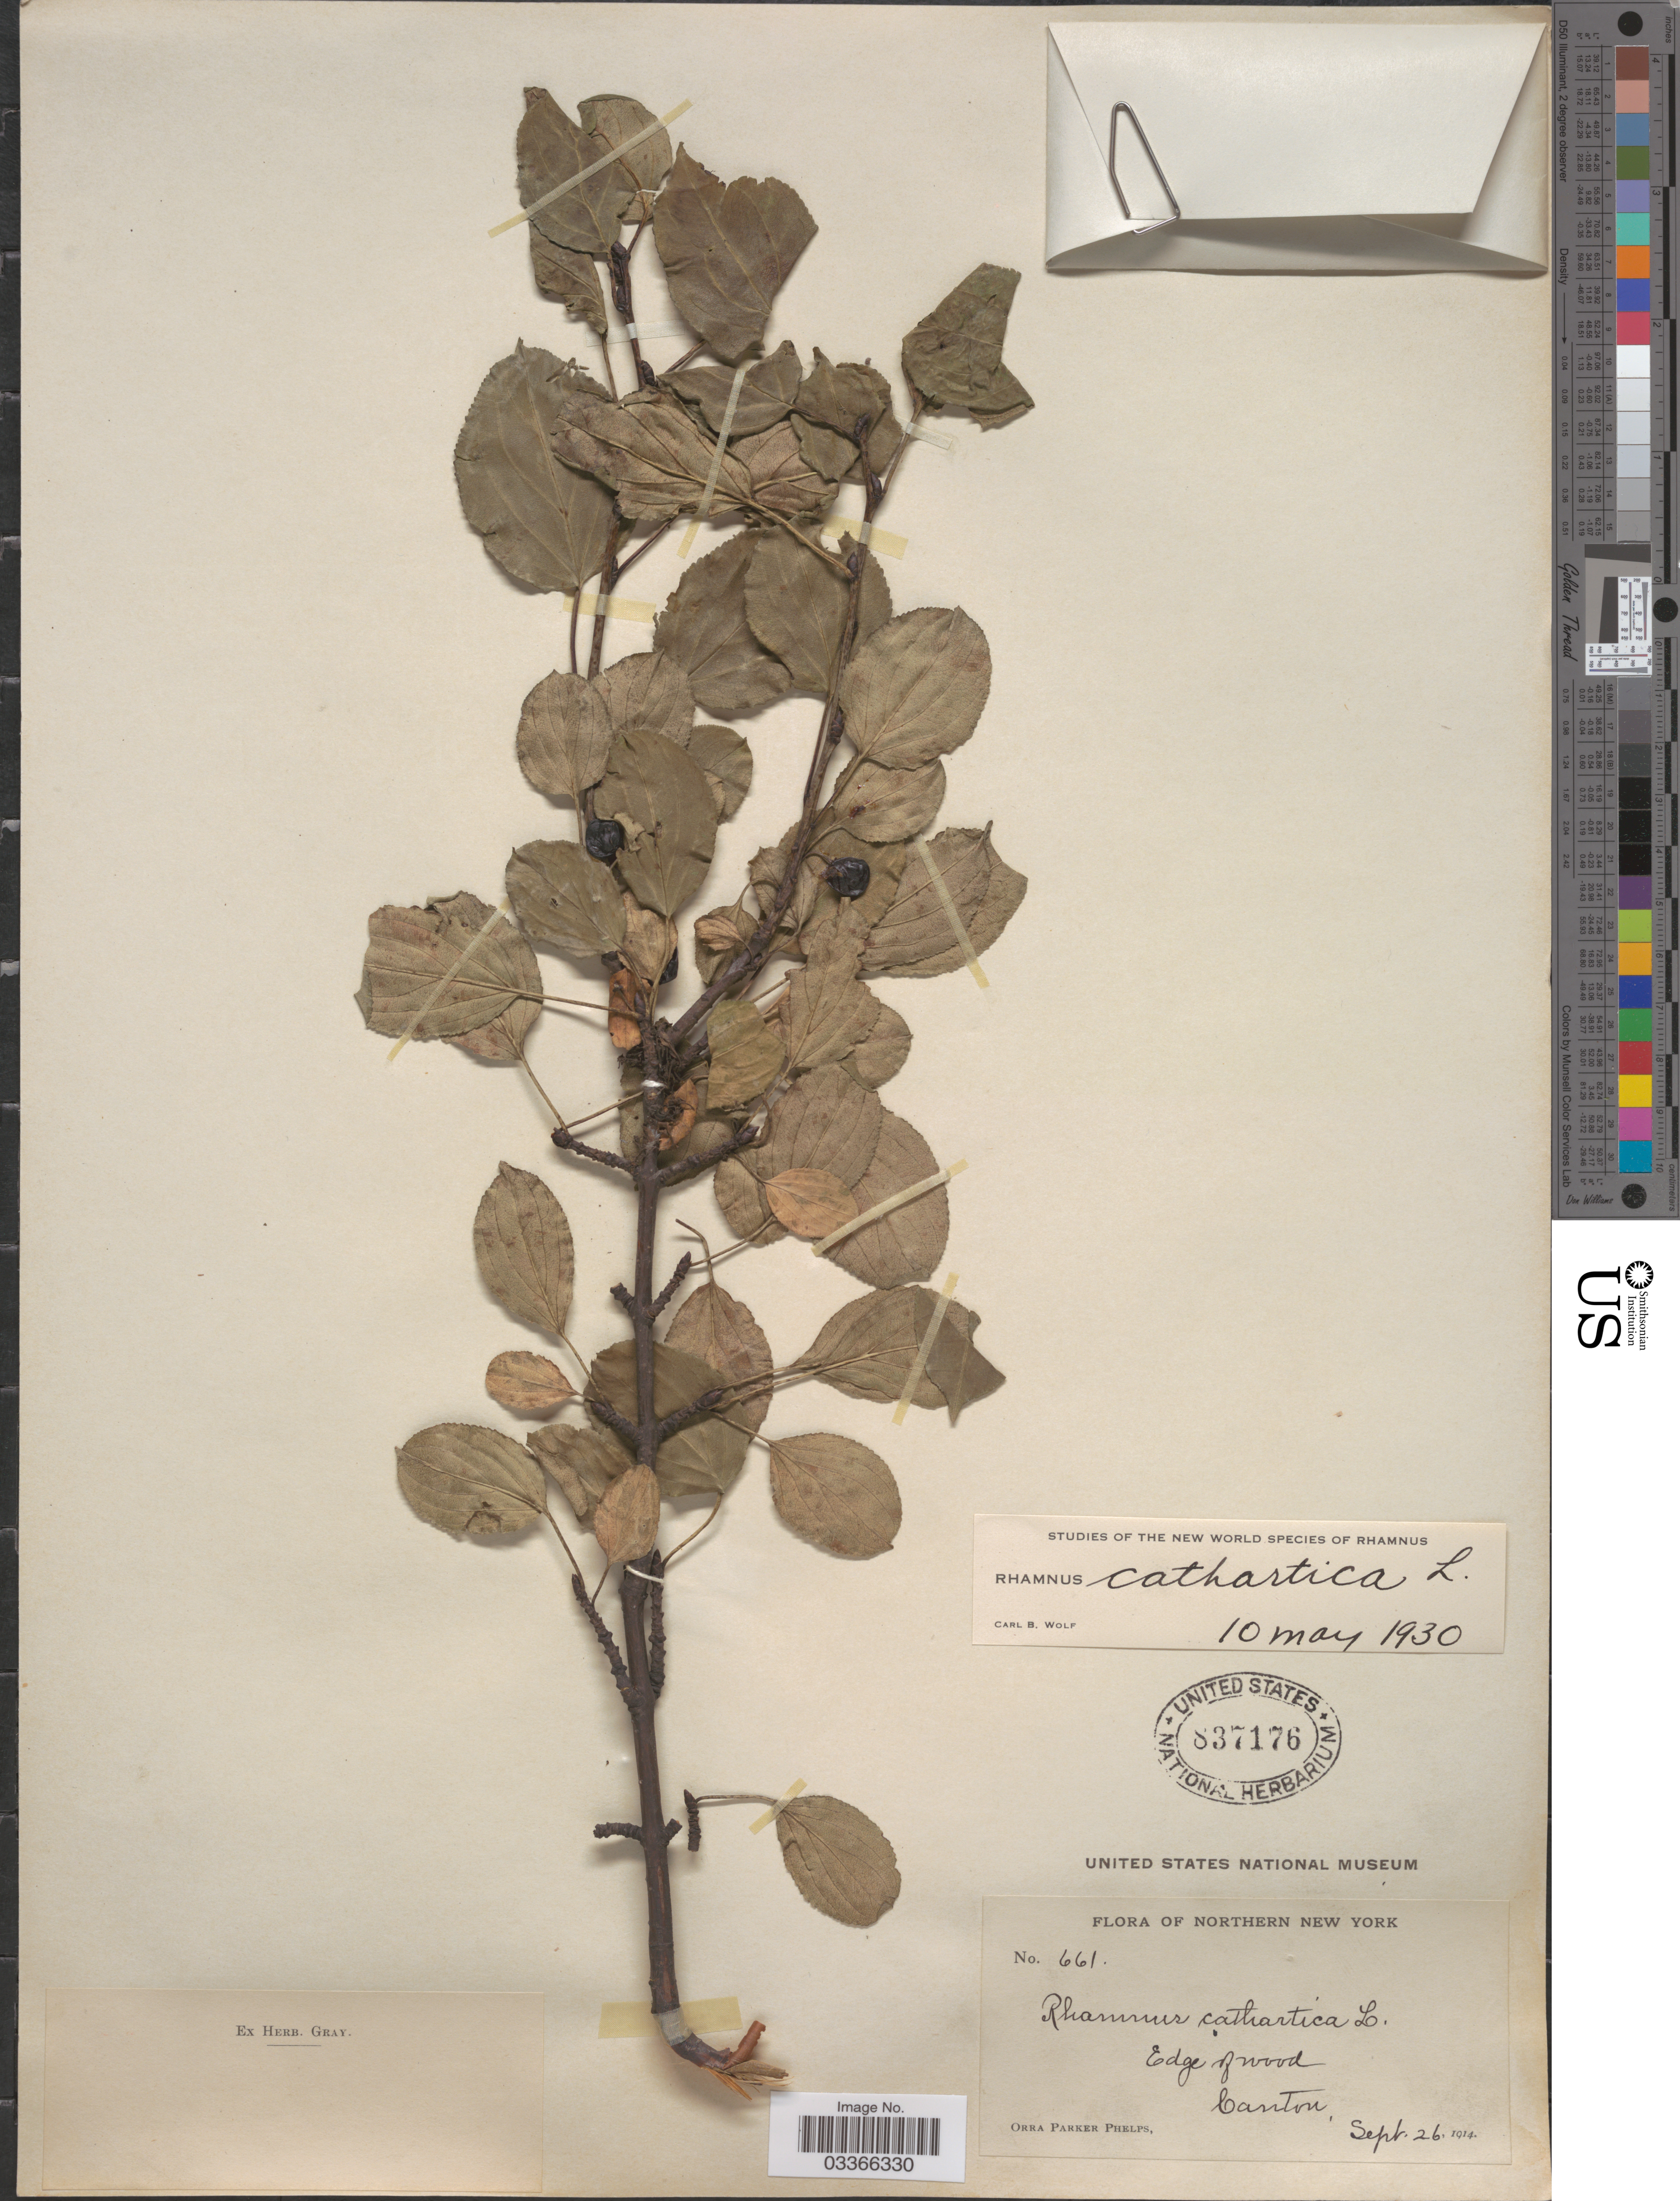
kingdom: Plantae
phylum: Tracheophyta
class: Magnoliopsida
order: Rosales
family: Rhamnaceae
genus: Rhamnus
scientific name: Rhamnus cathartica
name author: L.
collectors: O. P. Phelps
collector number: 661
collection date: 1914-09-26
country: United States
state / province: New York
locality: Northern New York. Canton.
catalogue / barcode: US 837176